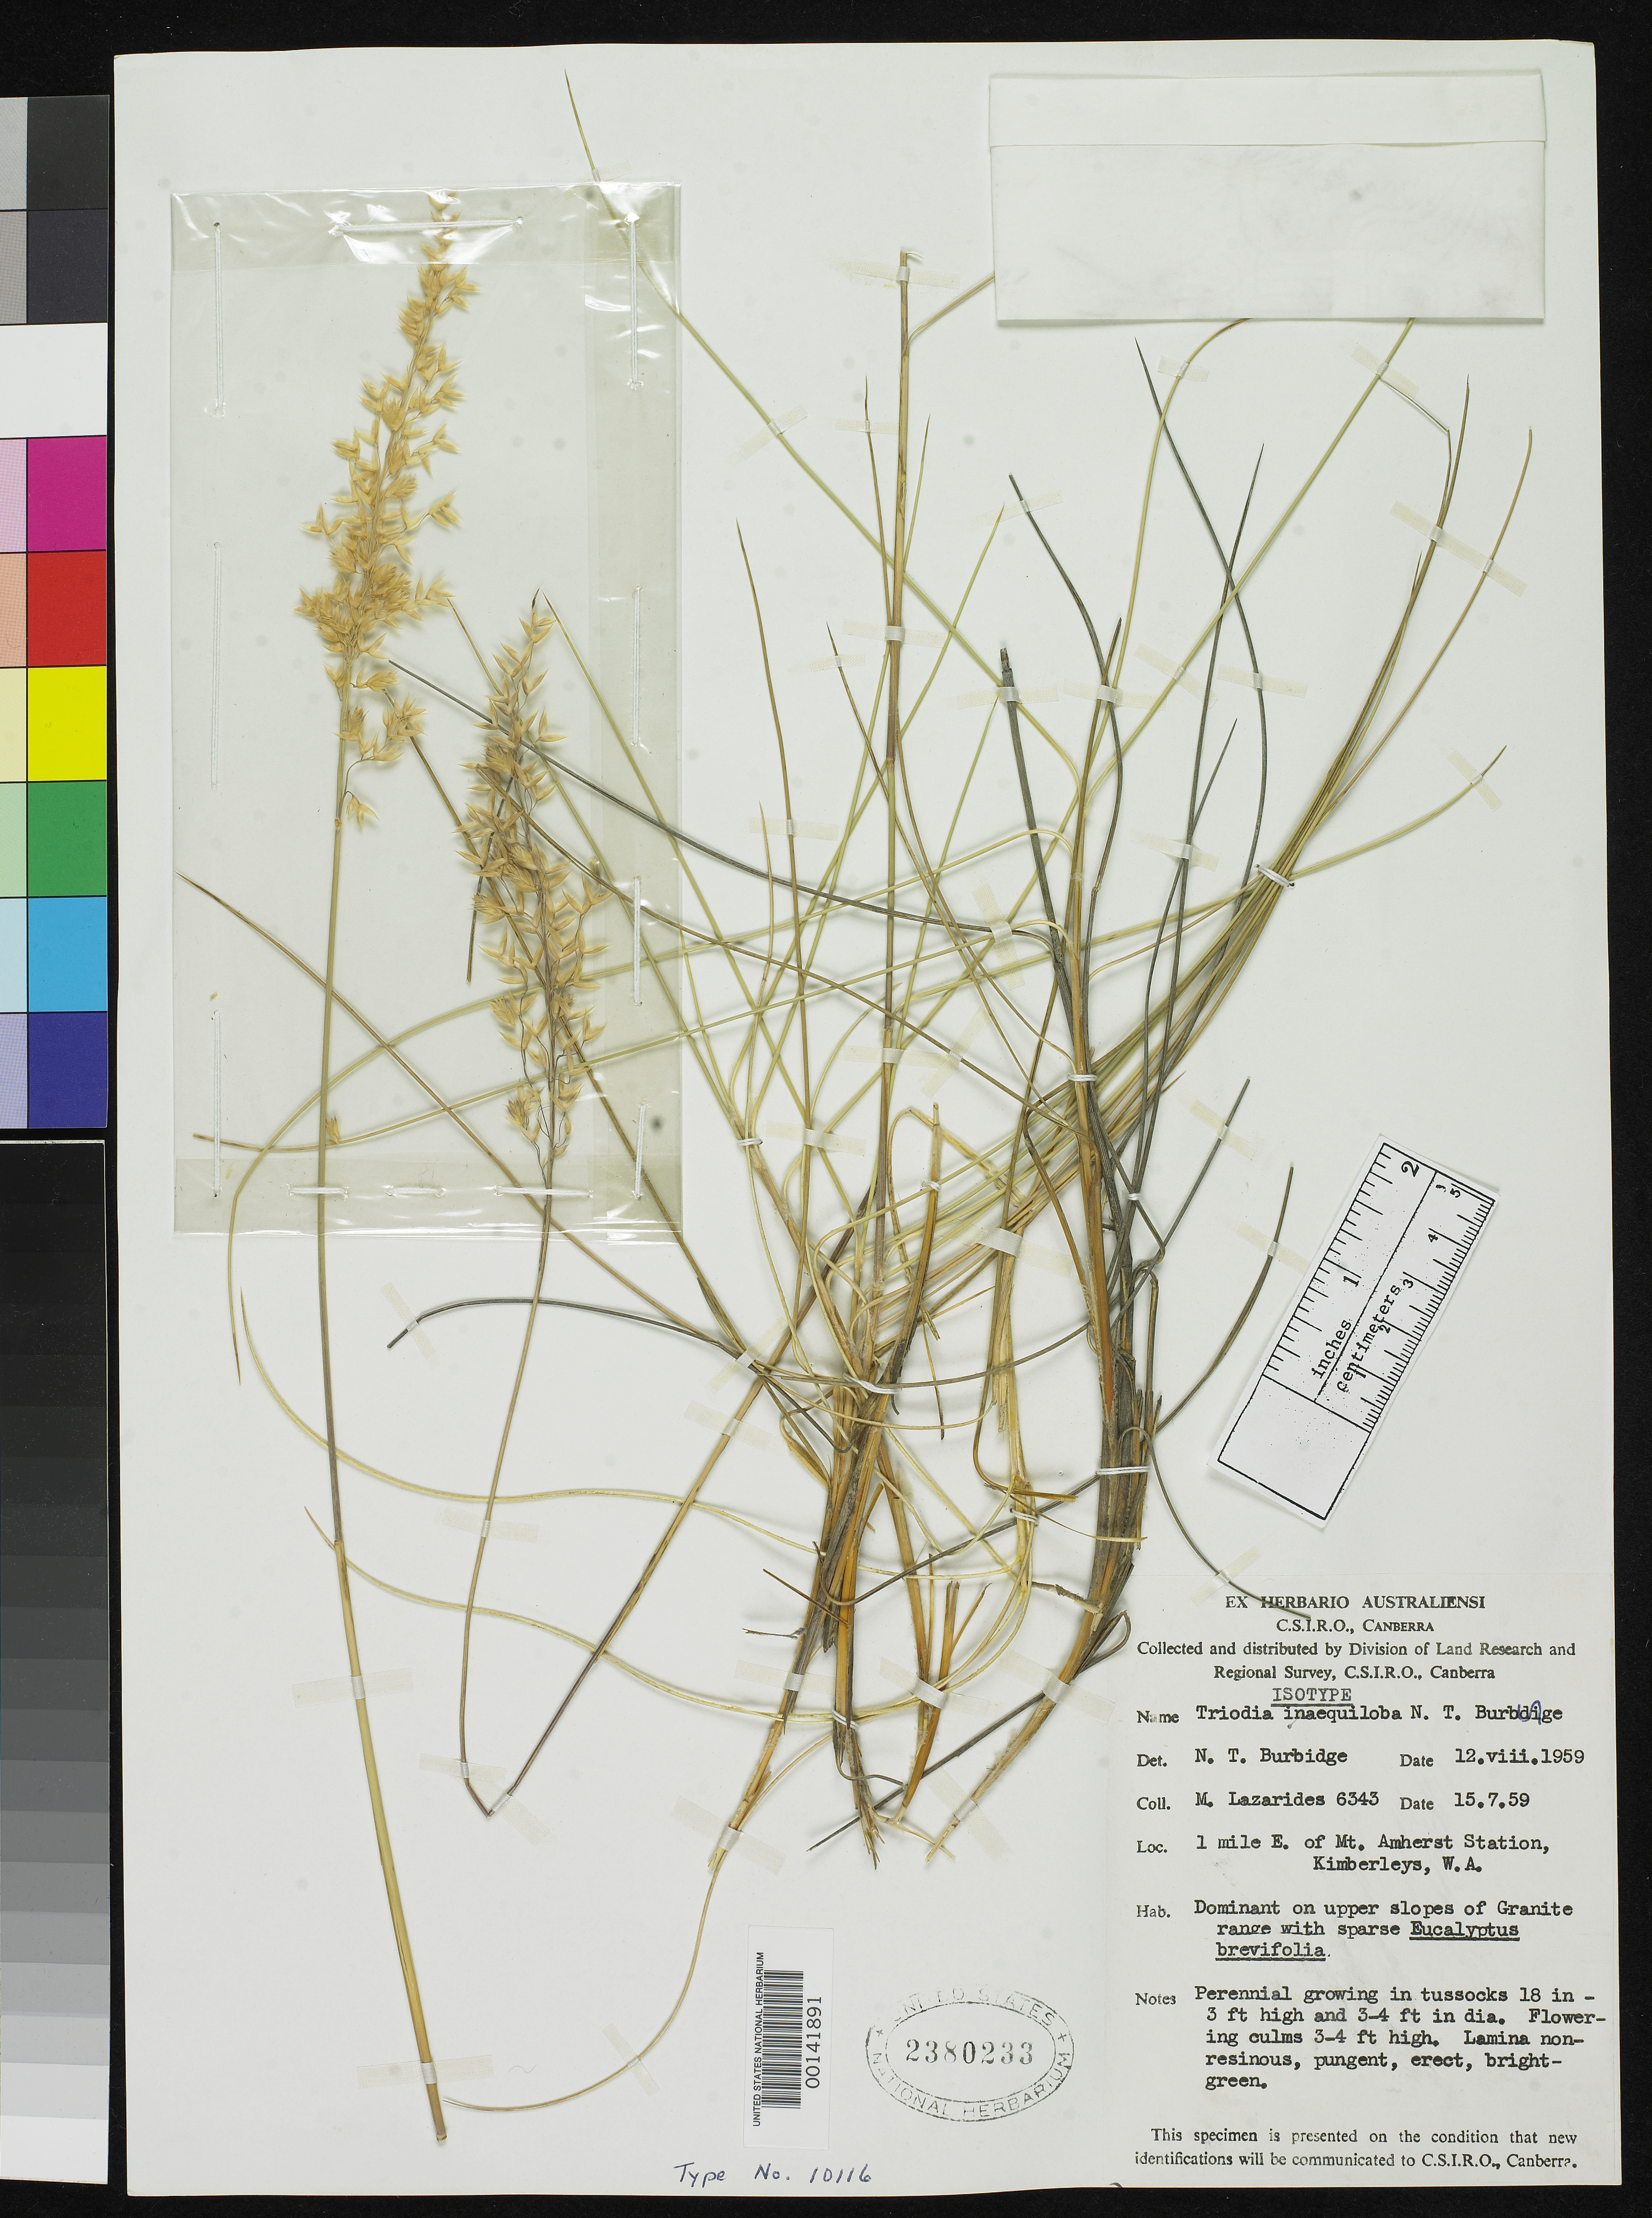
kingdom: Plantae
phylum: Tracheophyta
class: Liliopsida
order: Poales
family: Poaceae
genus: Triodia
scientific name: Triodia inaequiloba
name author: N.T. Burb.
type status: Isotype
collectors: M. Lazarides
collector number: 6343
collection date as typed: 15 Jul 1959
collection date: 1959-07-15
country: Australia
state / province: Western Australia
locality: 1 mi E Mt. Amherst Station, Kimberleys.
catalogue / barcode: US 2380233